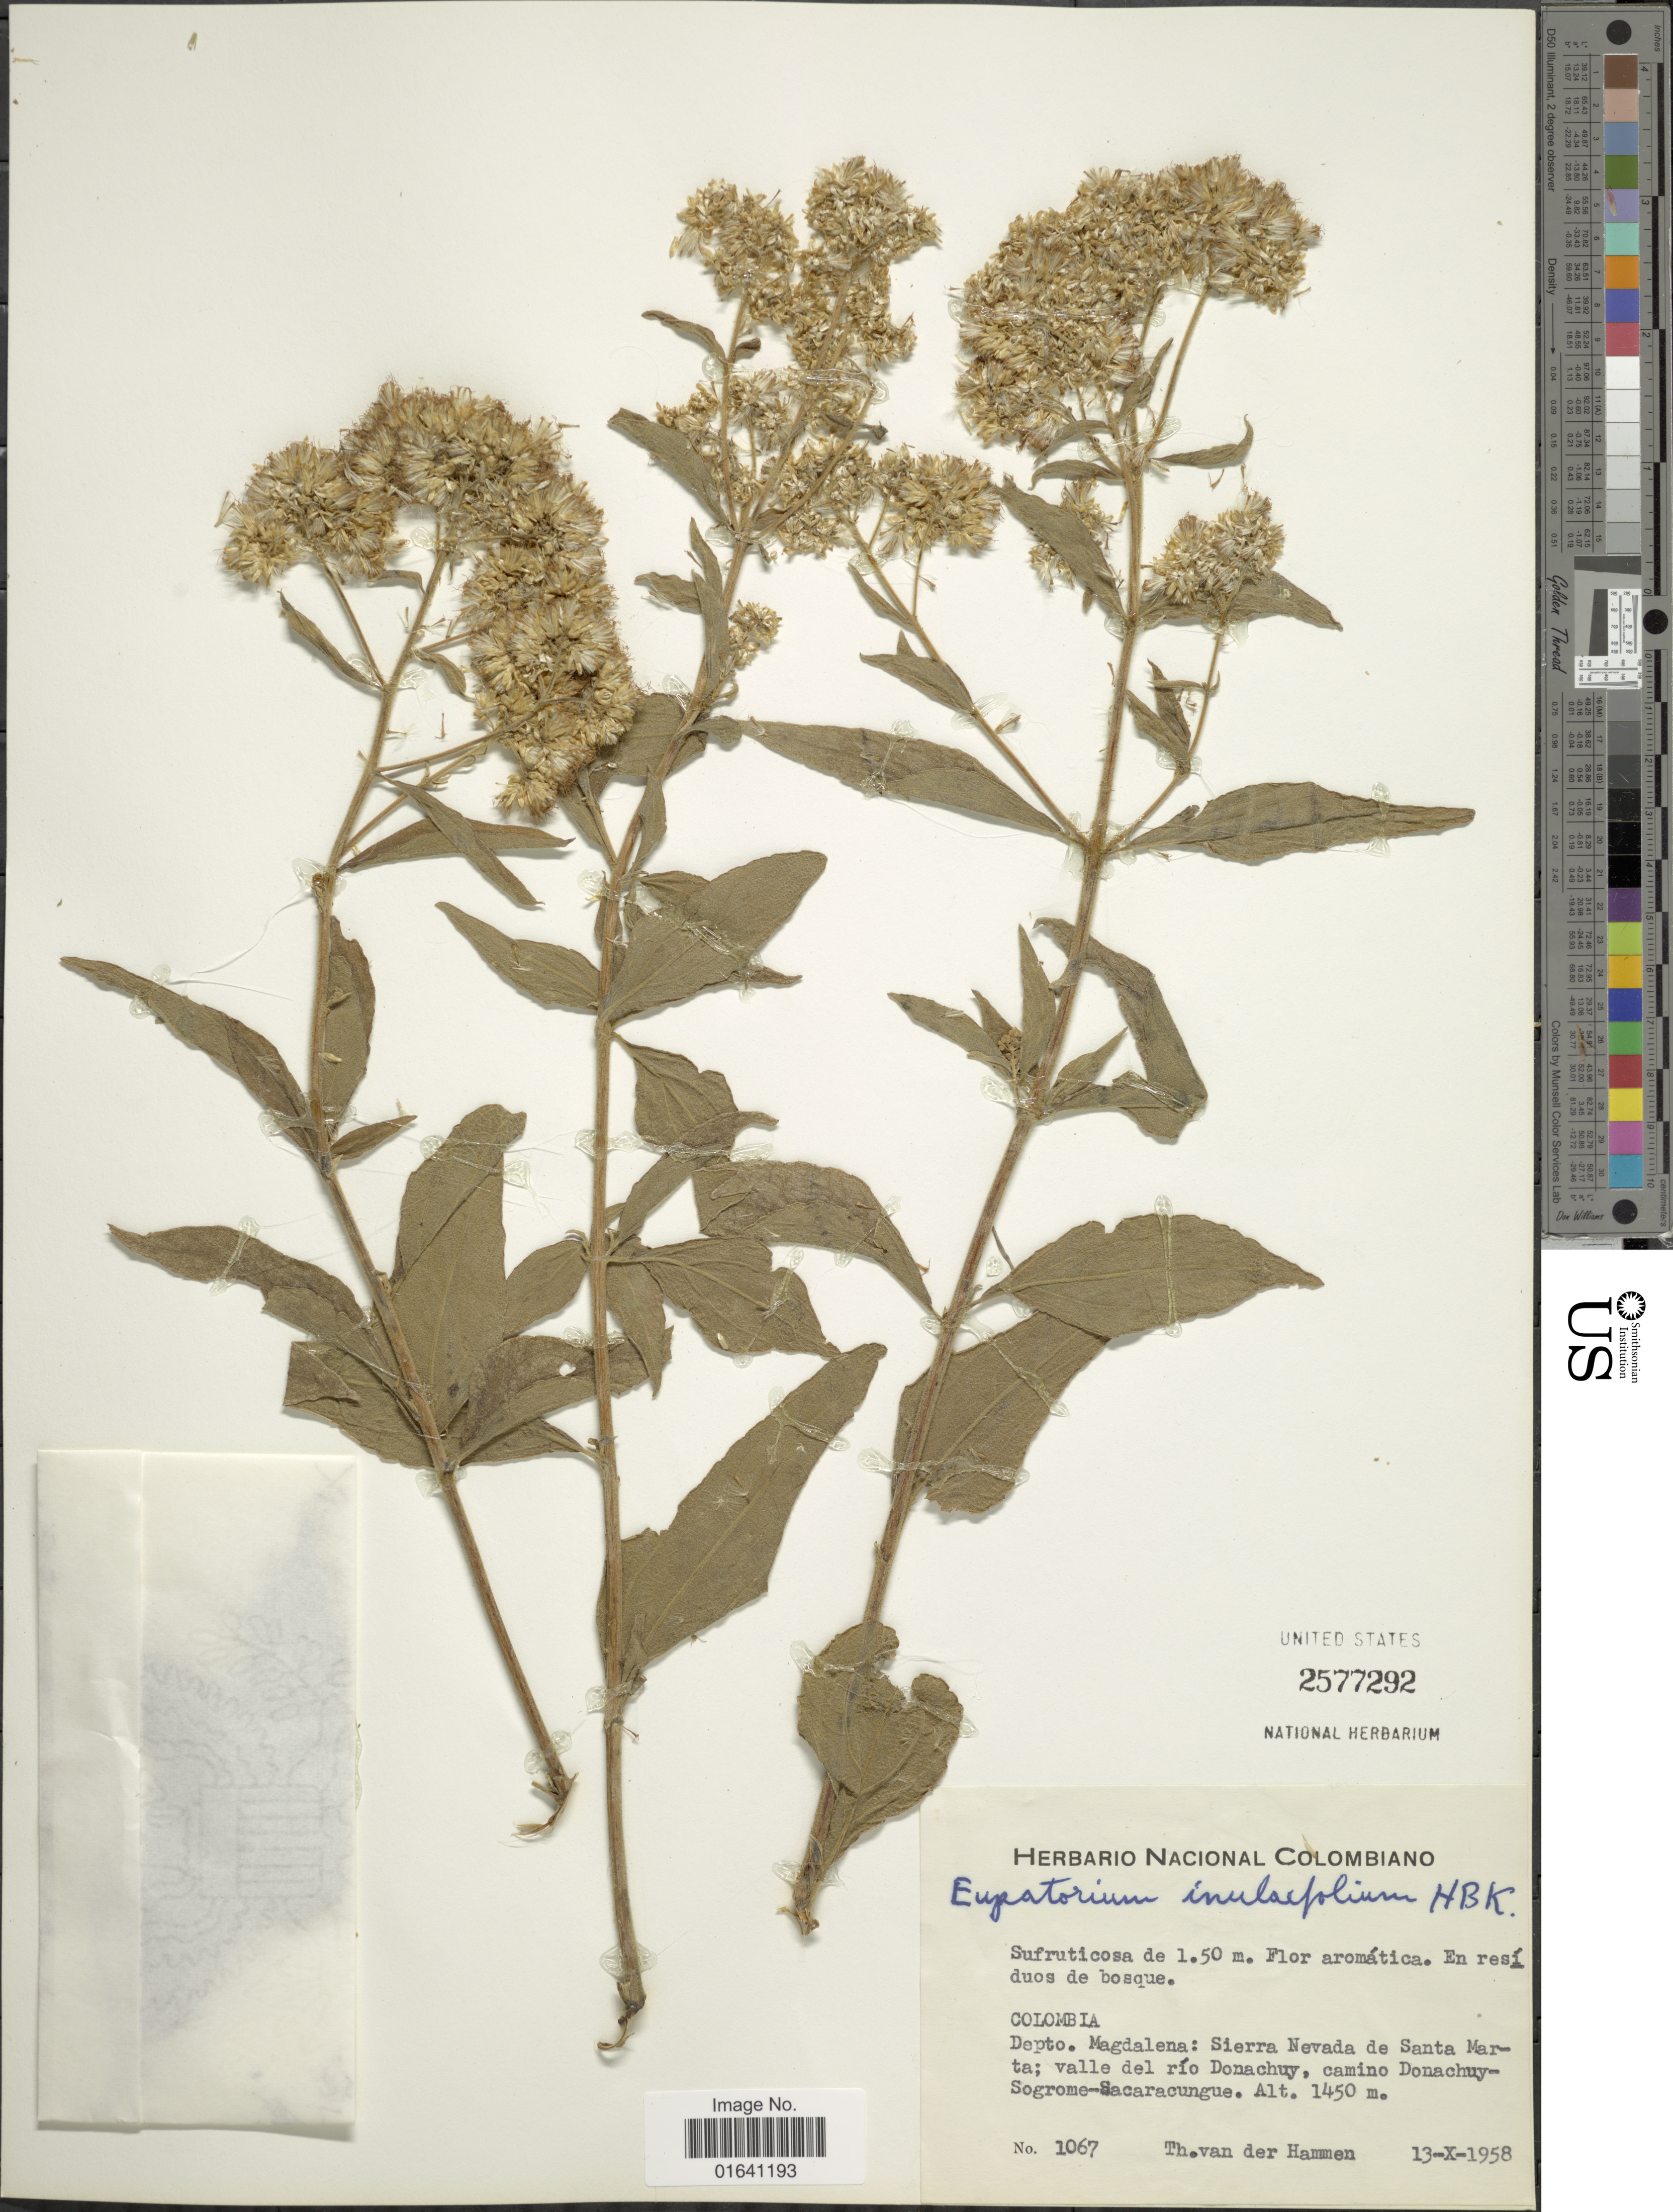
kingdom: Plantae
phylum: Tracheophyta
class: Magnoliopsida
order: Asterales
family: Asteraceae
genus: Austroeupatorium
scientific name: Austroeupatorium inulaefolium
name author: (Kunth) R.M. King & H. Rob.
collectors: T. Hammen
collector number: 1067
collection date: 1958-10-13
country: Colombia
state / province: Magdalena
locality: Depto. Magdalena: Sierra Nevada de Santa Marta; valle del río Donachuy, camino Donachuy-Sogrome-Sacaracungue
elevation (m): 1450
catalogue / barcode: US 2577292